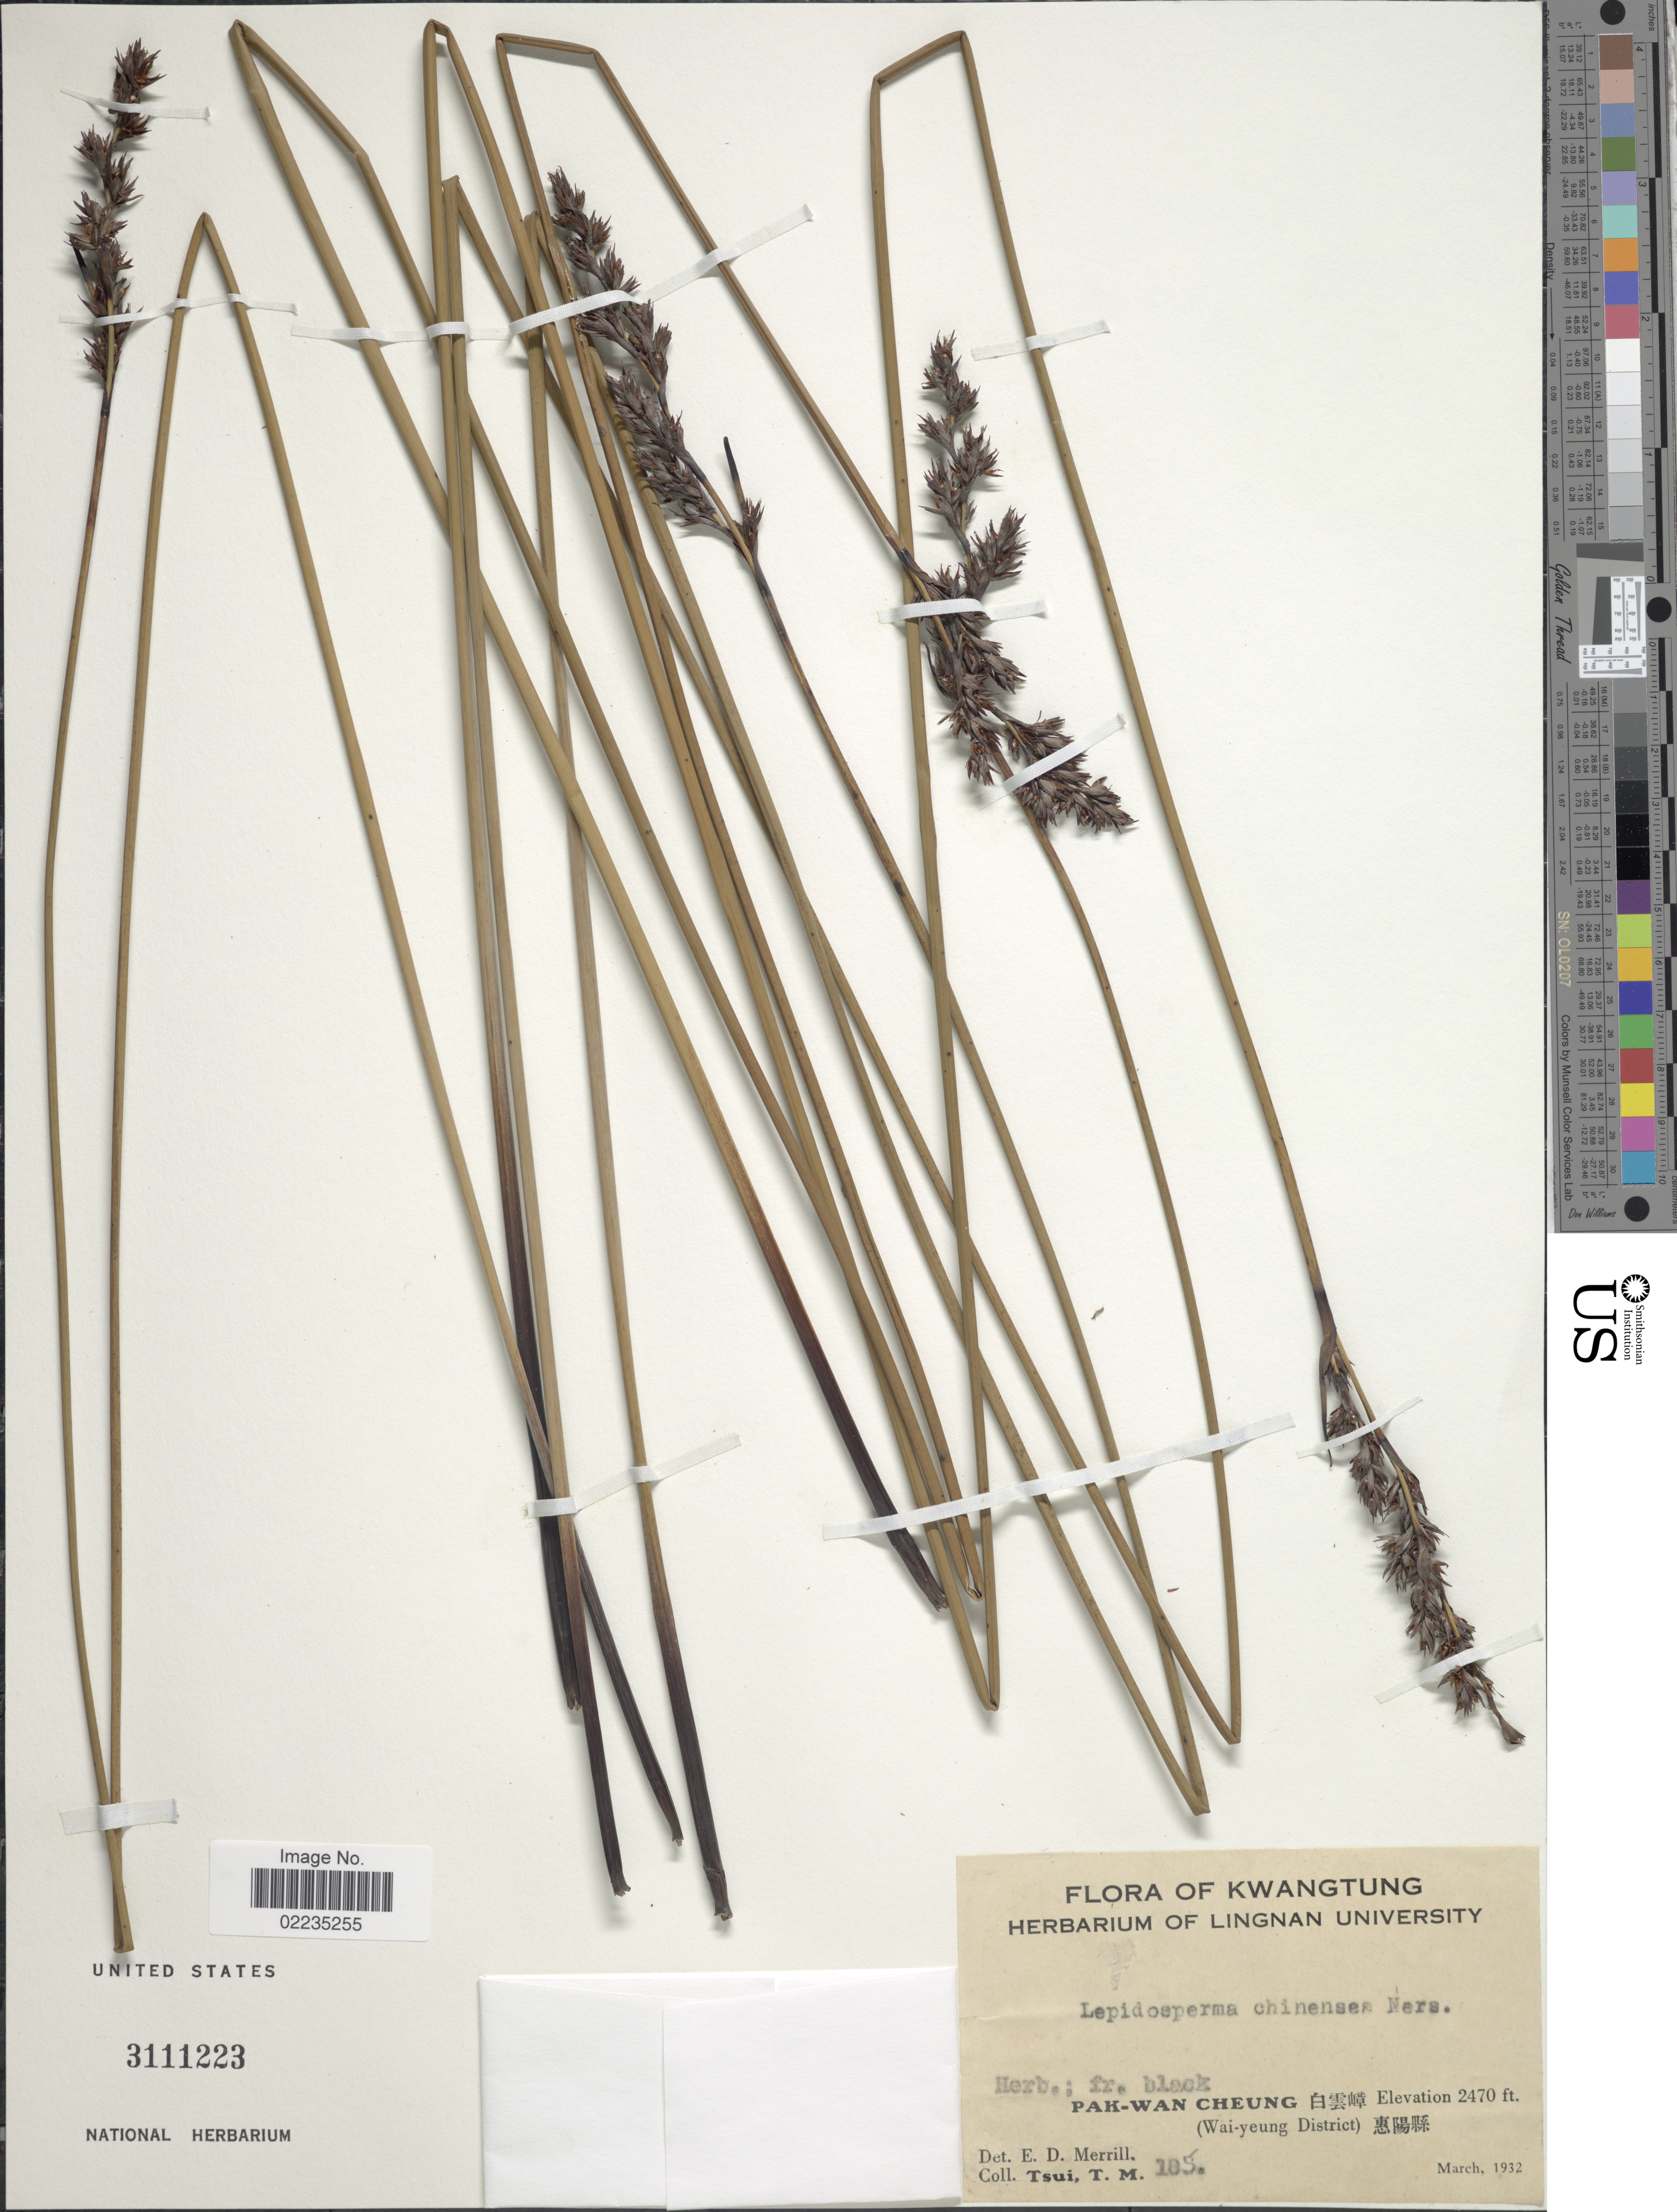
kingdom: Plantae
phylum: Tracheophyta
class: Liliopsida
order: Poales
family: Cyperaceae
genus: Lepidosperma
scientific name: Lepidosperma chinense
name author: Nees & Meyen ex Kunth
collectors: T. Tsui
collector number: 185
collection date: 1932-03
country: China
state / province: Guangdong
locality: Kwangtung, Pak-Wan Cheung, (Wai-yeung District)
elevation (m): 753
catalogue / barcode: US 3111223